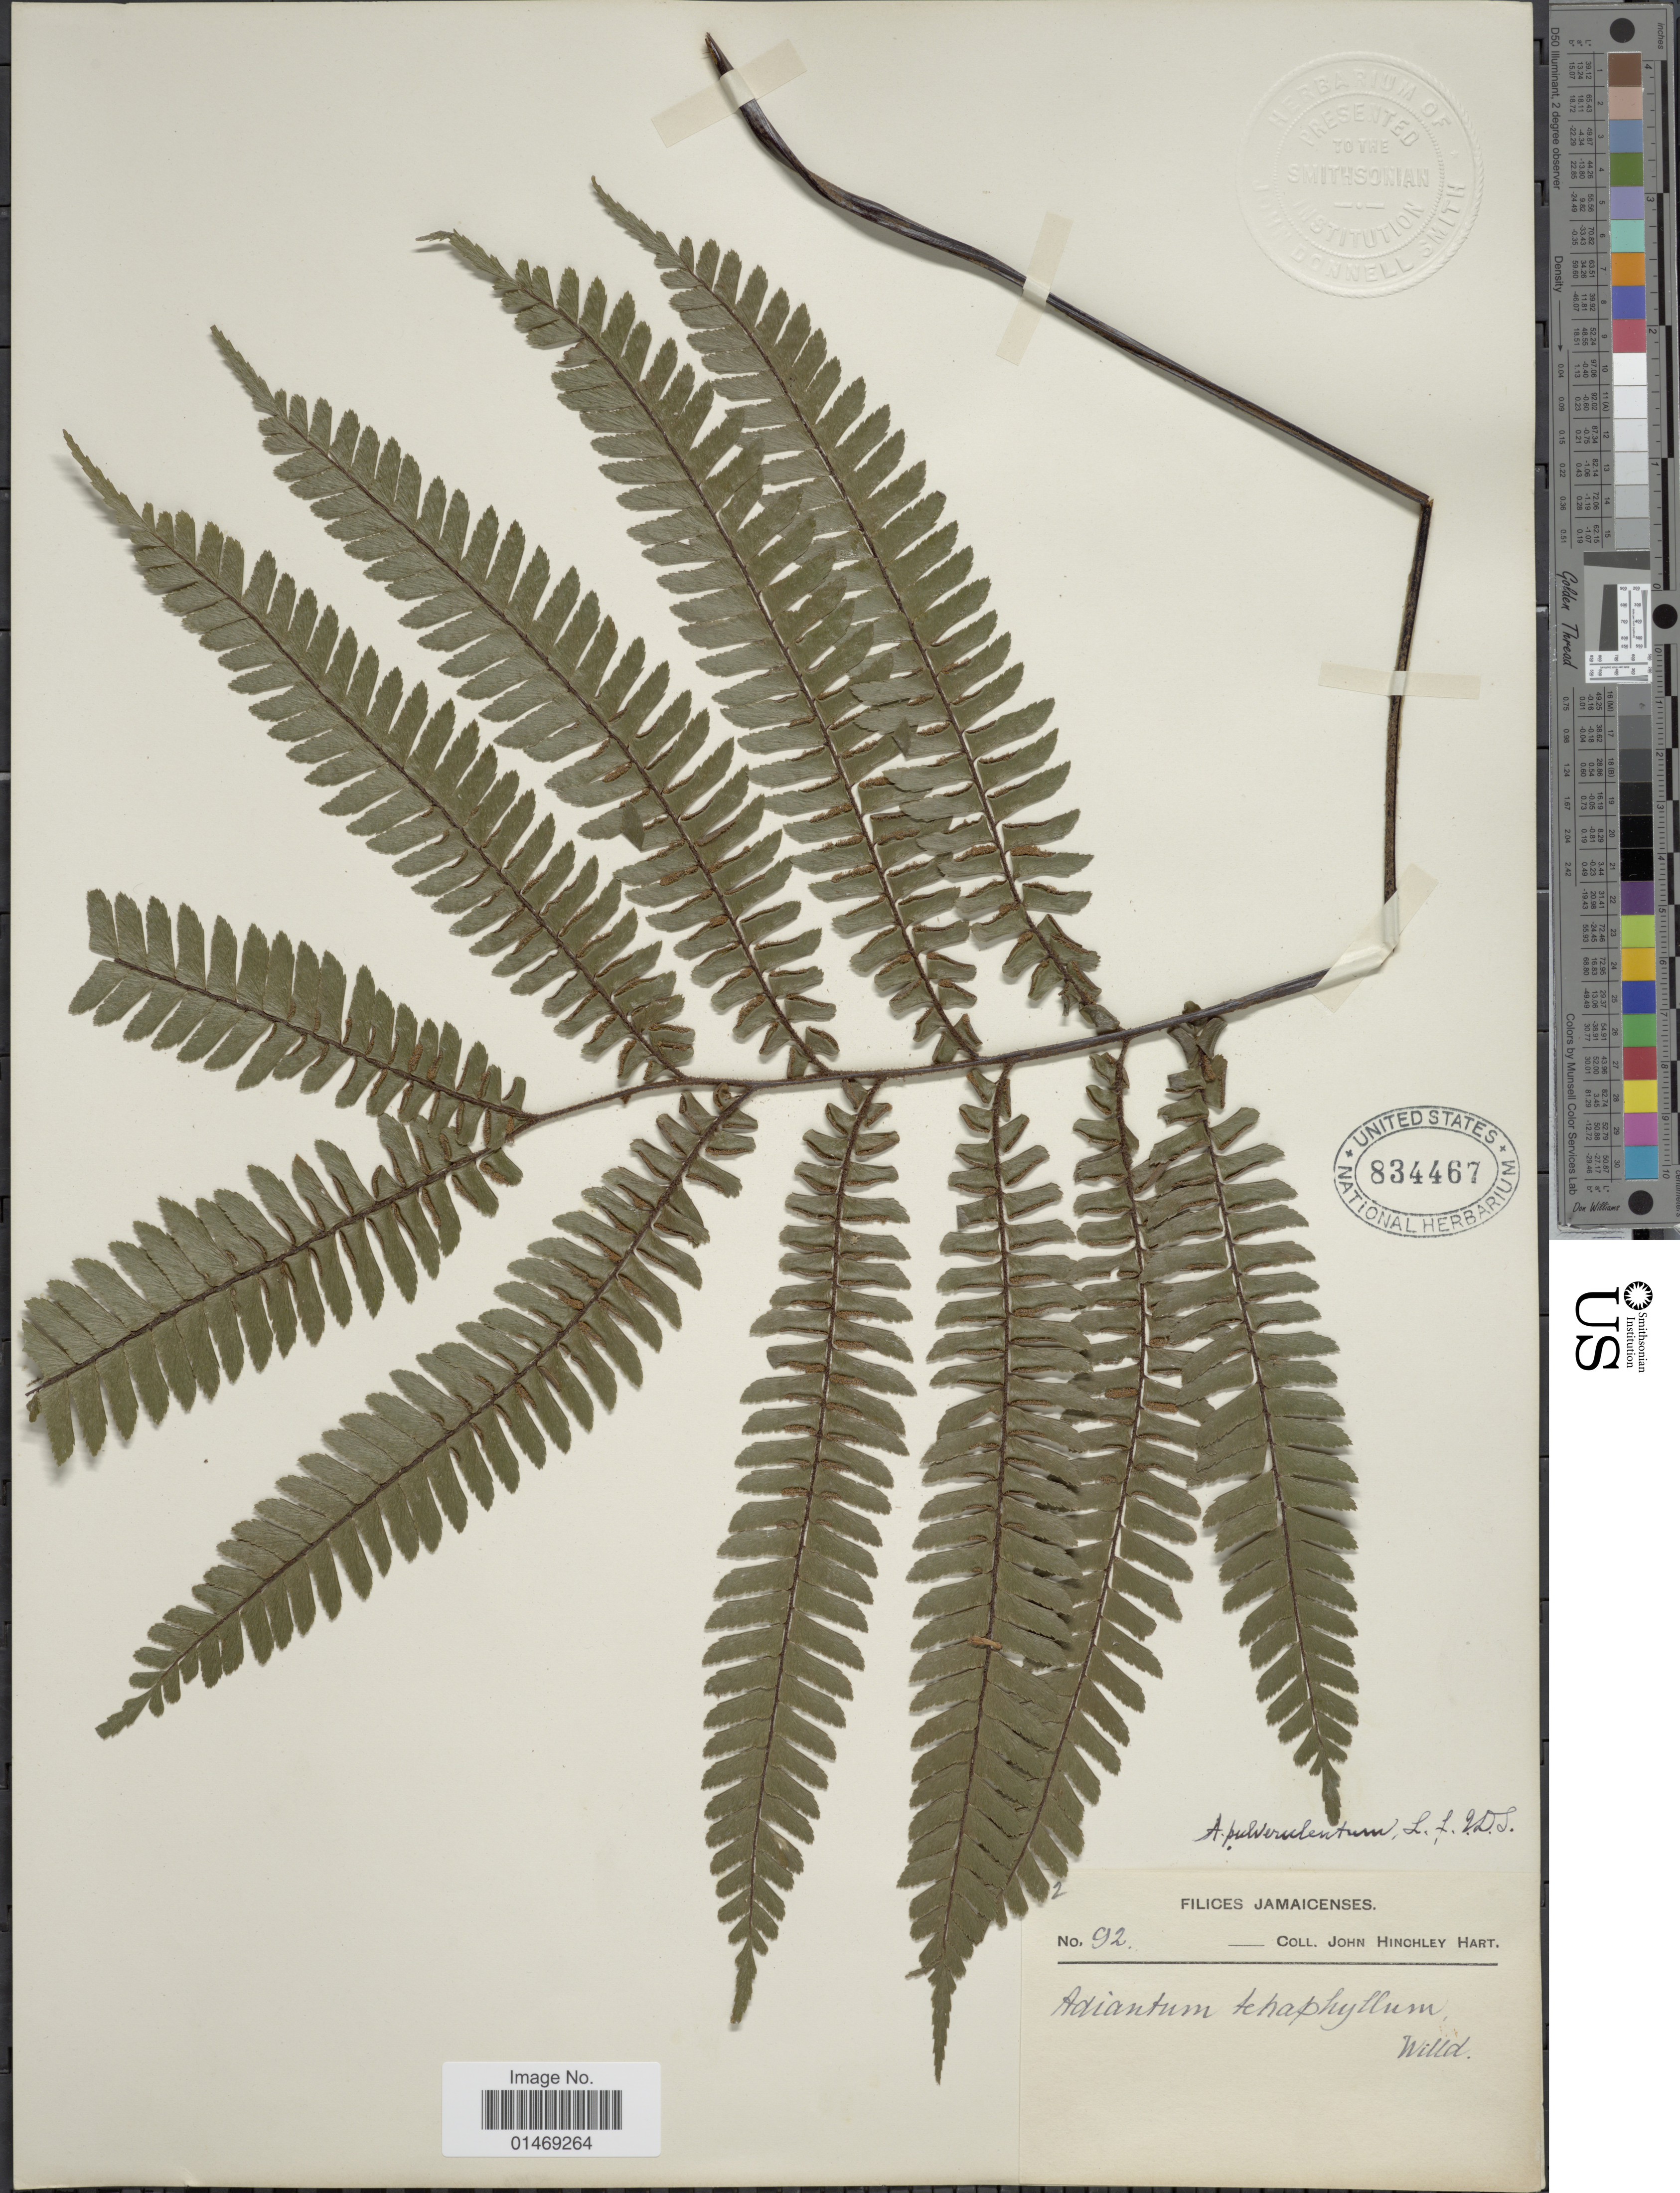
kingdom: Plantae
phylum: Tracheophyta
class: Polypodiopsida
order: Polypodiales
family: Pteridaceae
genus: Adiantum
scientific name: Adiantum pulverulentum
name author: L.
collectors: J. H. Hart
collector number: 92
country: Jamaica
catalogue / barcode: US 834467